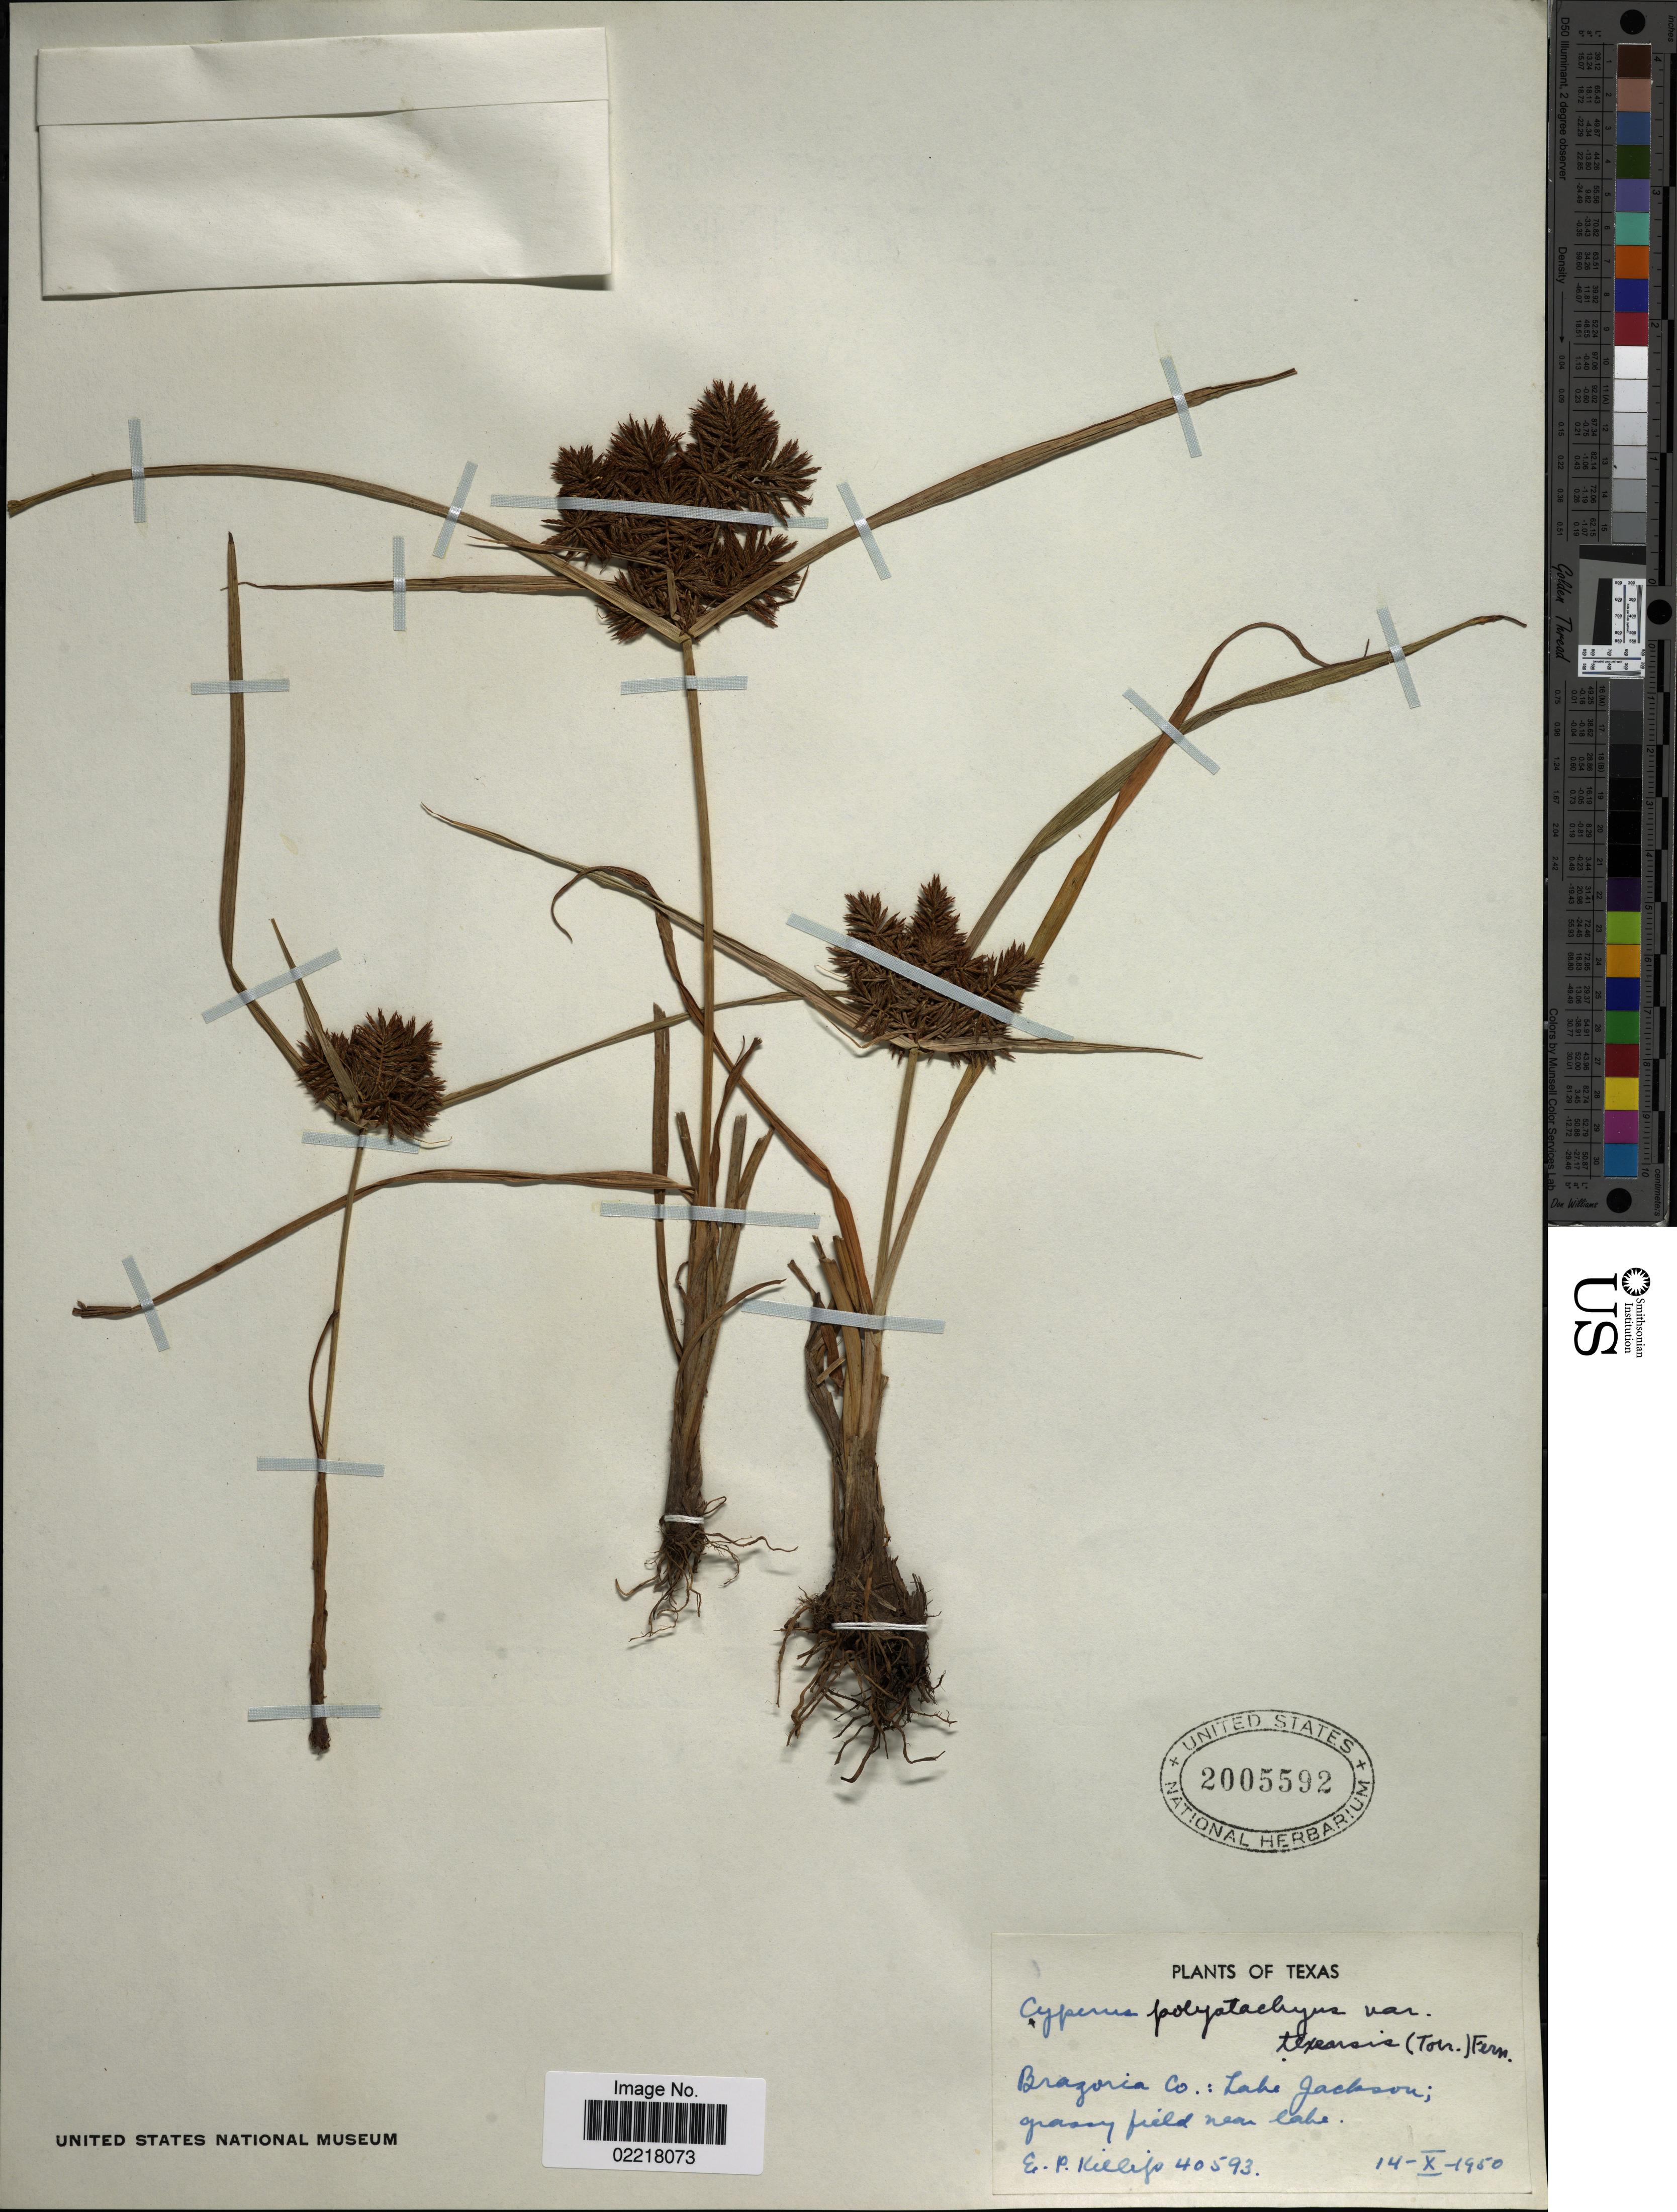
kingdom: Plantae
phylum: Tracheophyta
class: Liliopsida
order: Poales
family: Cyperaceae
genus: Cyperus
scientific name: Cyperus polystachyos var. texensis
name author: (Torr.) Fernald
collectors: E. P. Killip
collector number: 40593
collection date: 1950-10-14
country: United States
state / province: Texas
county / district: Brazoria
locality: Brazoria Co.: Lake Jackson. Grassy field near lake.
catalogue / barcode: US 2005592